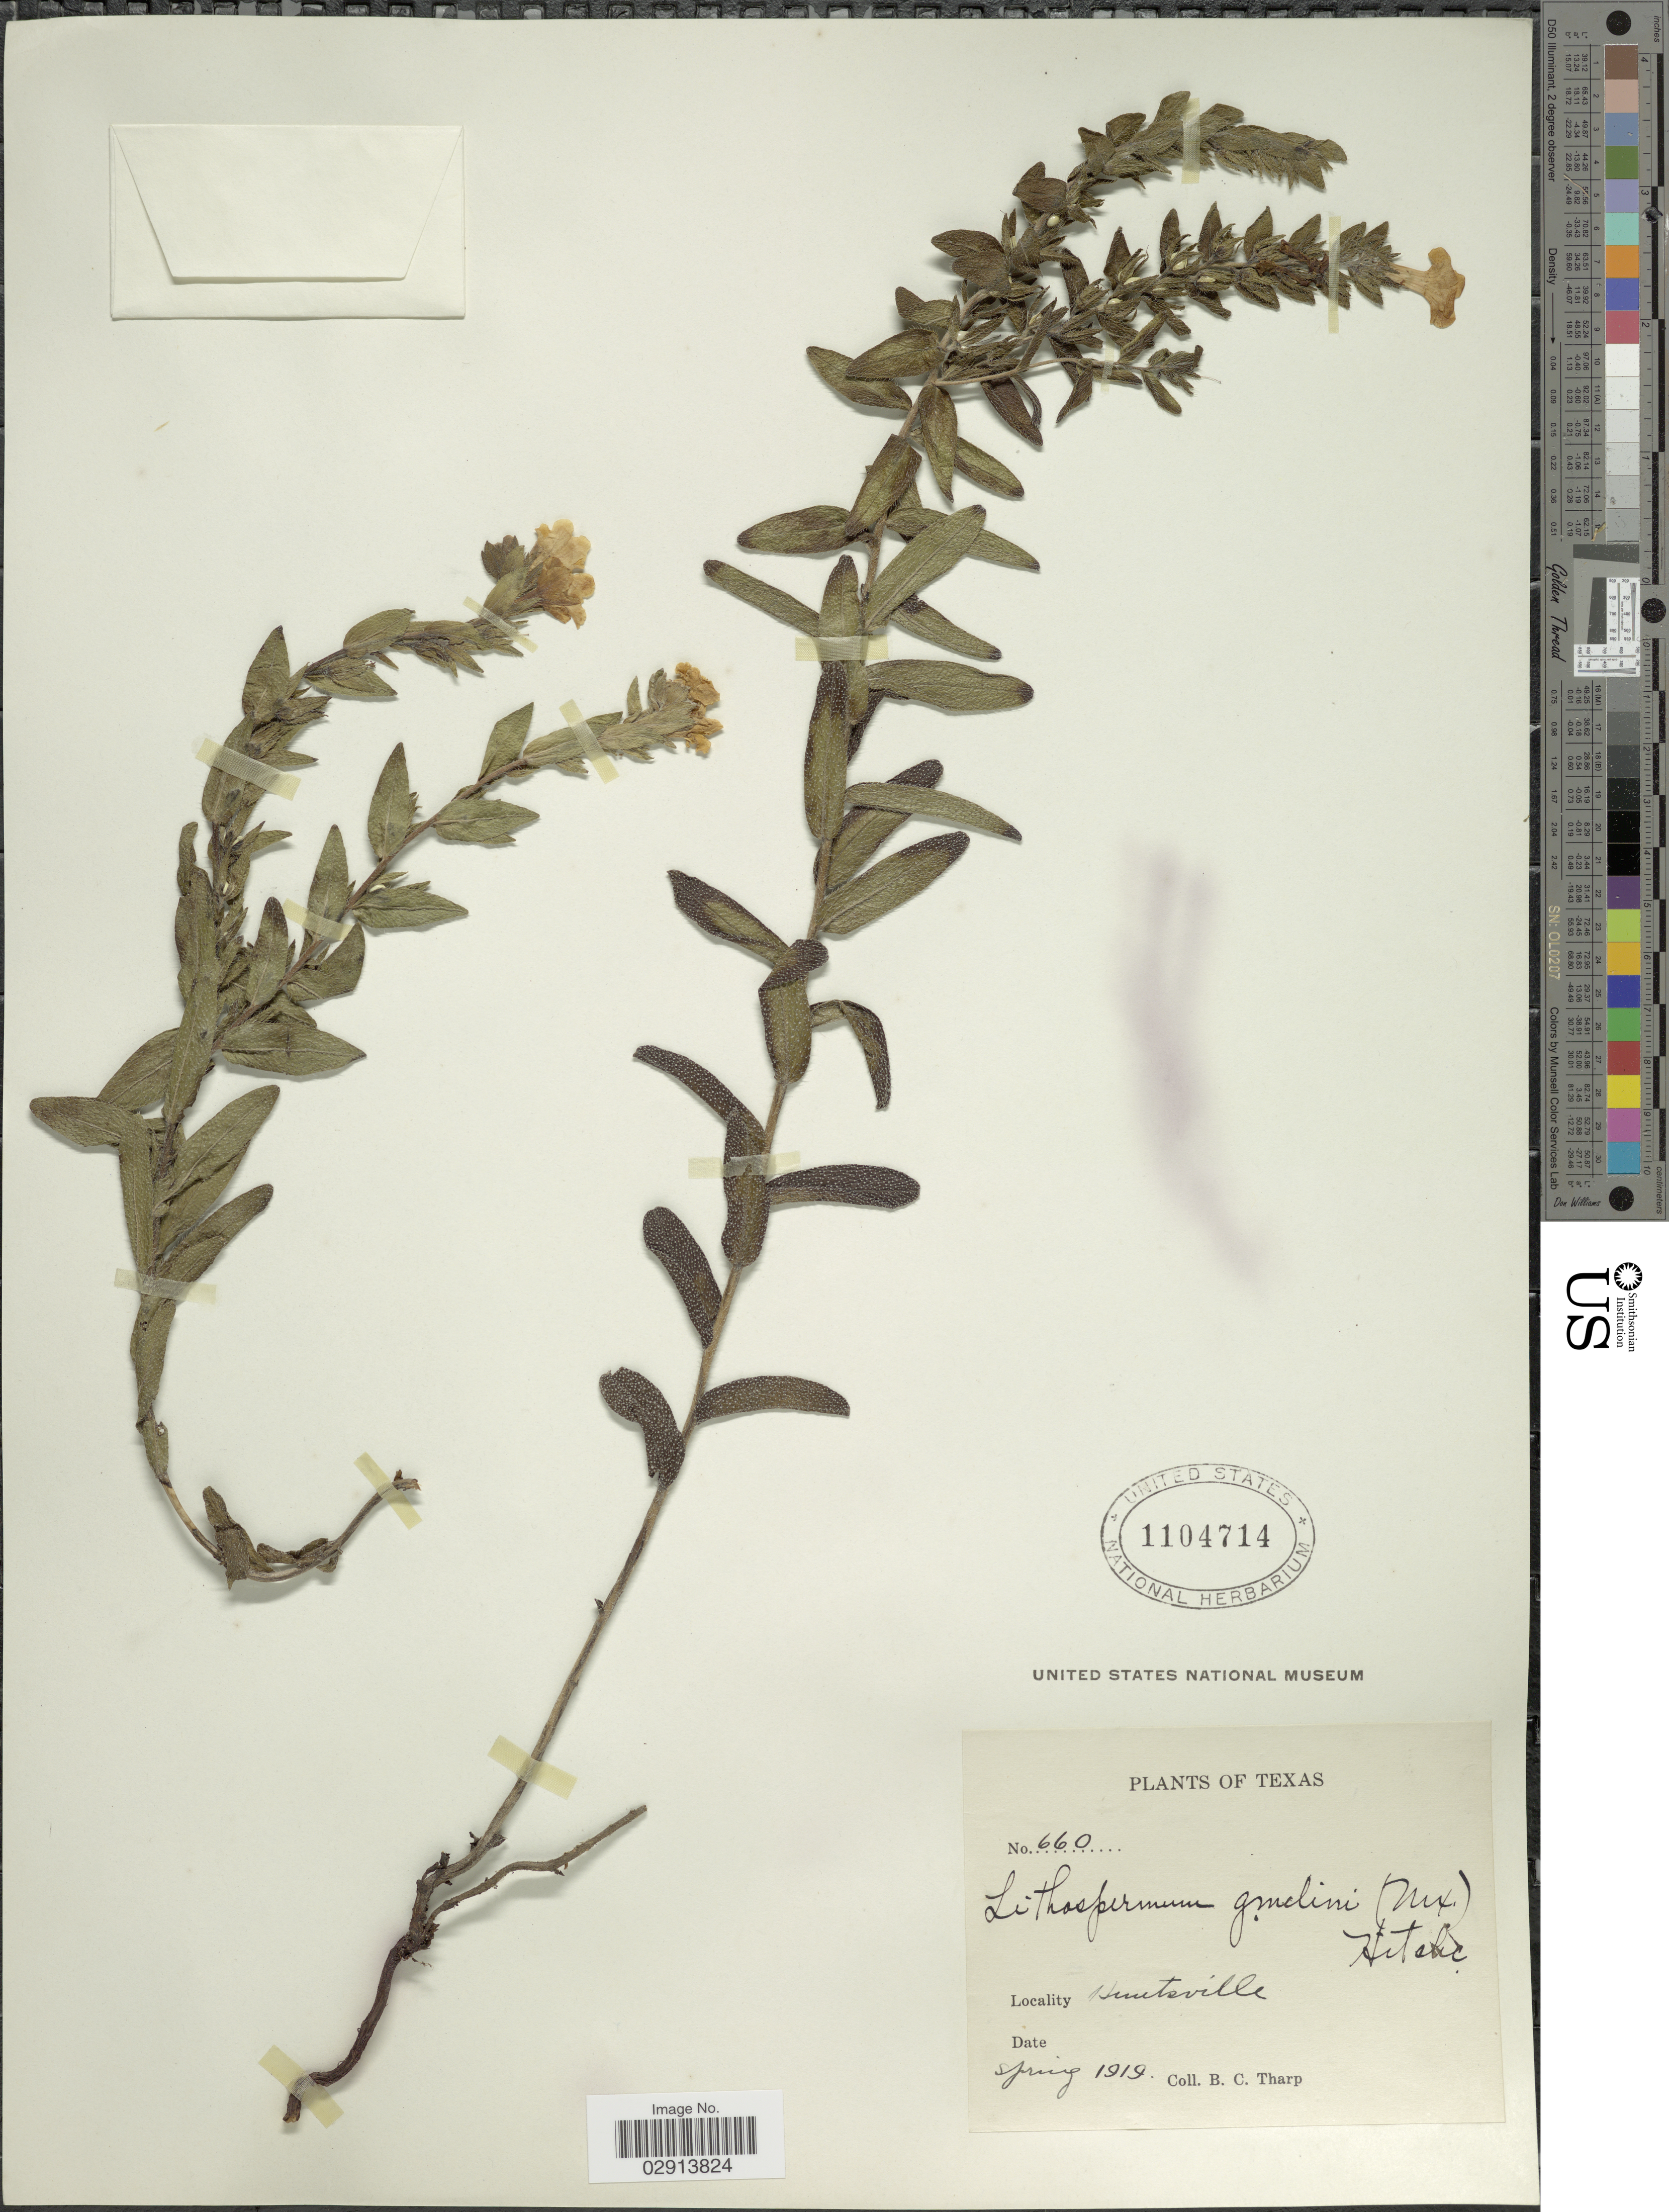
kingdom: Plantae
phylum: Tracheophyta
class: Magnoliopsida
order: Boraginales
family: Boraginaceae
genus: Lithospermum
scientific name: Lithospermum caroliniense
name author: (J.F. Gmel.) MacMill.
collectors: B. C. Tharp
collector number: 660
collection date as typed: Spring 1919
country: United States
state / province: Texas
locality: Huntsville.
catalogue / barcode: US 1104714